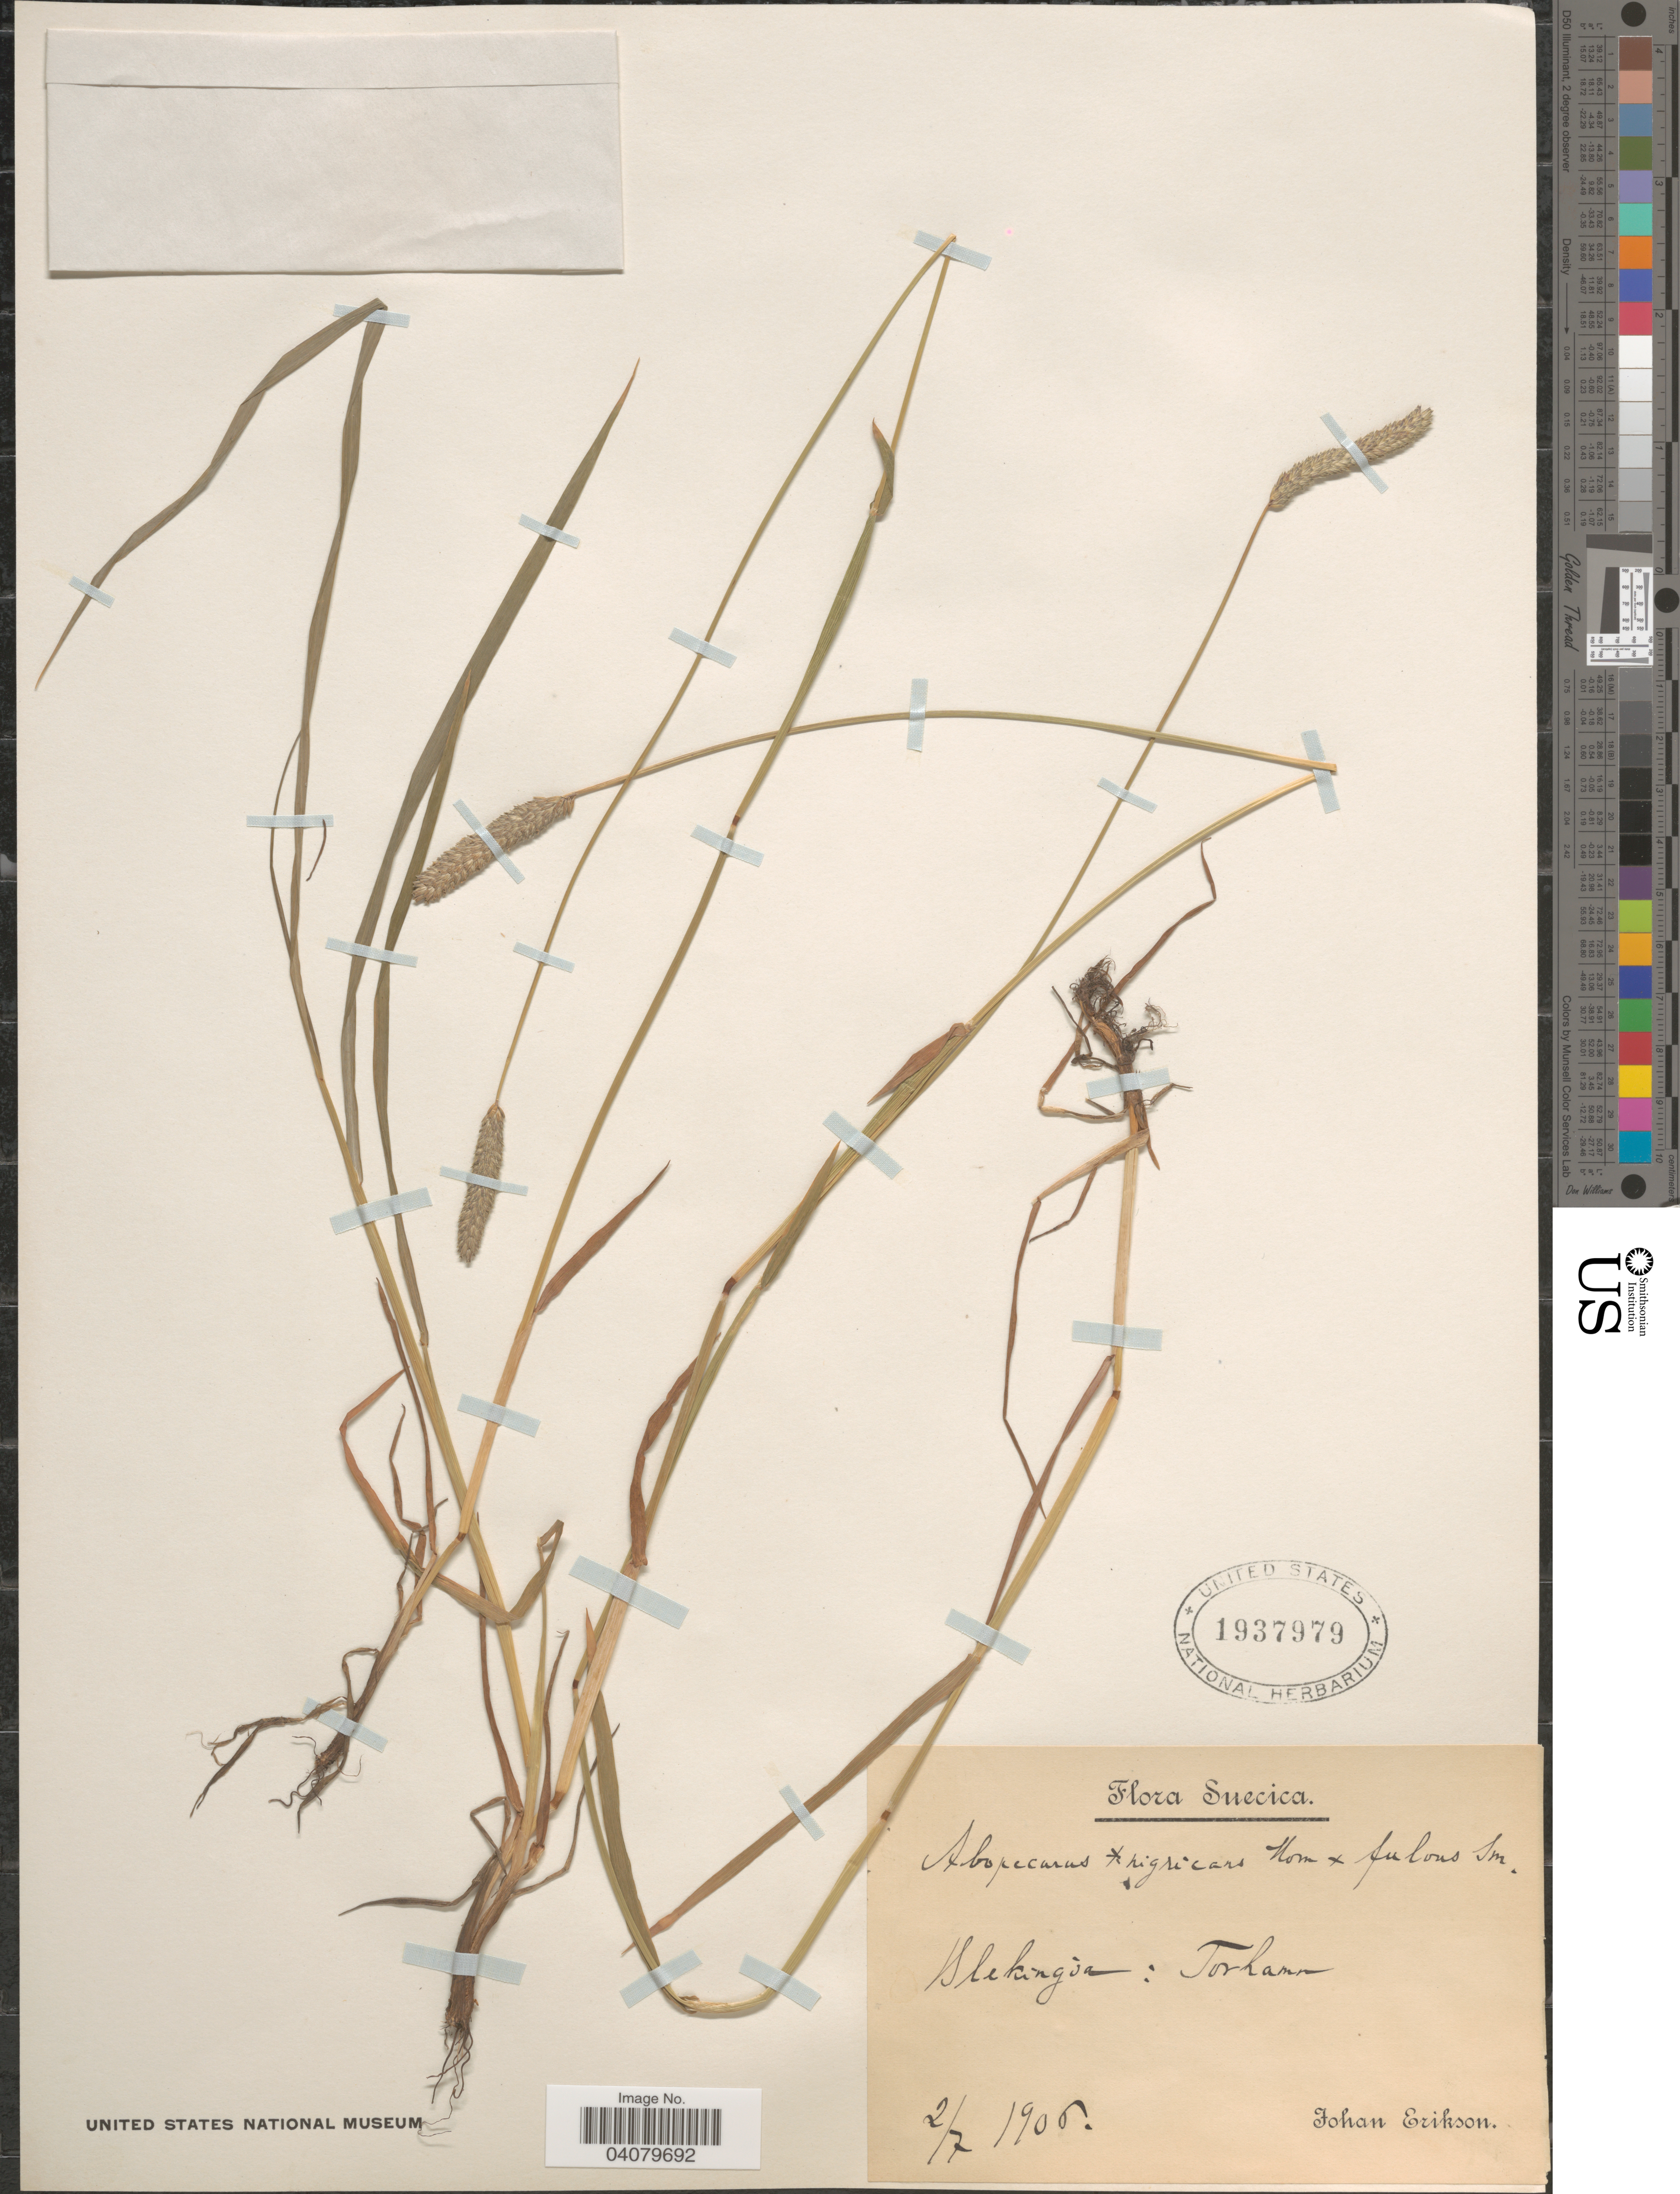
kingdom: Plantae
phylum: Tracheophyta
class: Liliopsida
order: Poales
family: Poaceae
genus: Alopecurus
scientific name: Alopecurus sp.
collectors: J. Erikson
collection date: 1906-07-02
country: Sweden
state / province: Blekinge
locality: Suecica. Torhamn.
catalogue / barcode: US 1937979